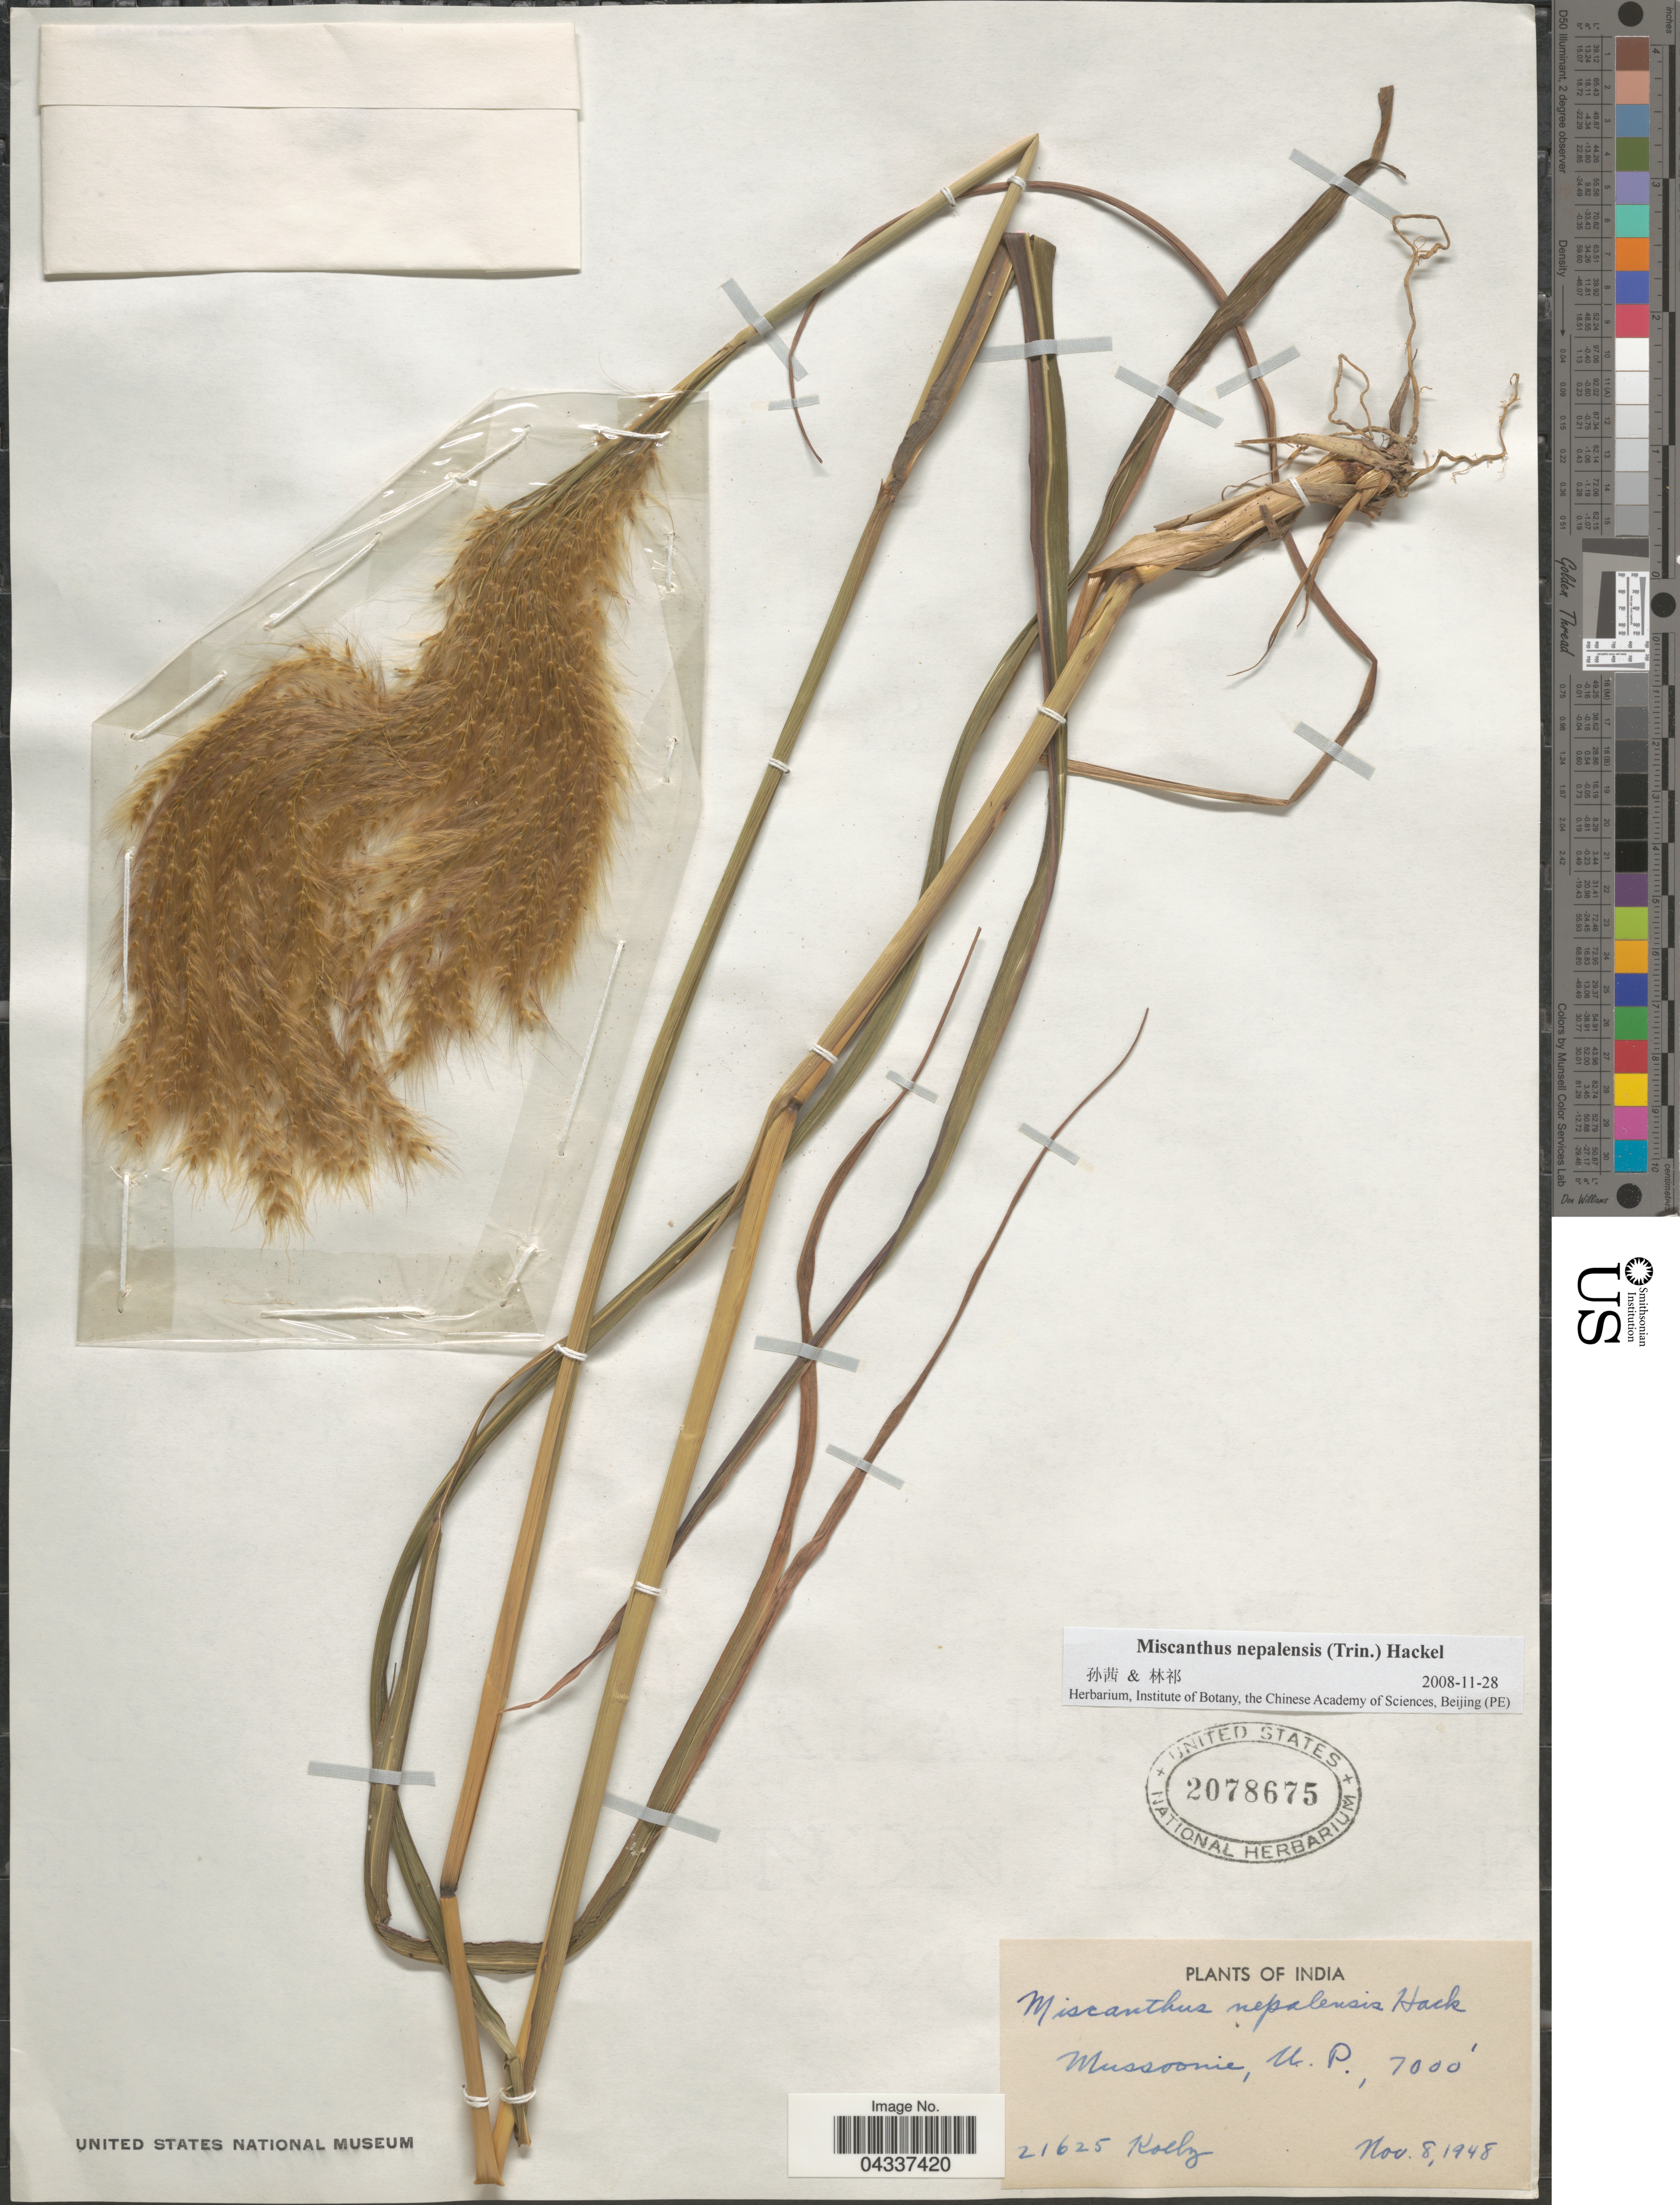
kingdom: Plantae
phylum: Tracheophyta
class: Liliopsida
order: Poales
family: Poaceae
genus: Miscanthus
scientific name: Miscanthus nepalensis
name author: (Trin.) Hack.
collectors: Koelz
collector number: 21625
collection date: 1948-11-08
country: India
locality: Mussoorie, U.P.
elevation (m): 2134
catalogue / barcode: US 2078675